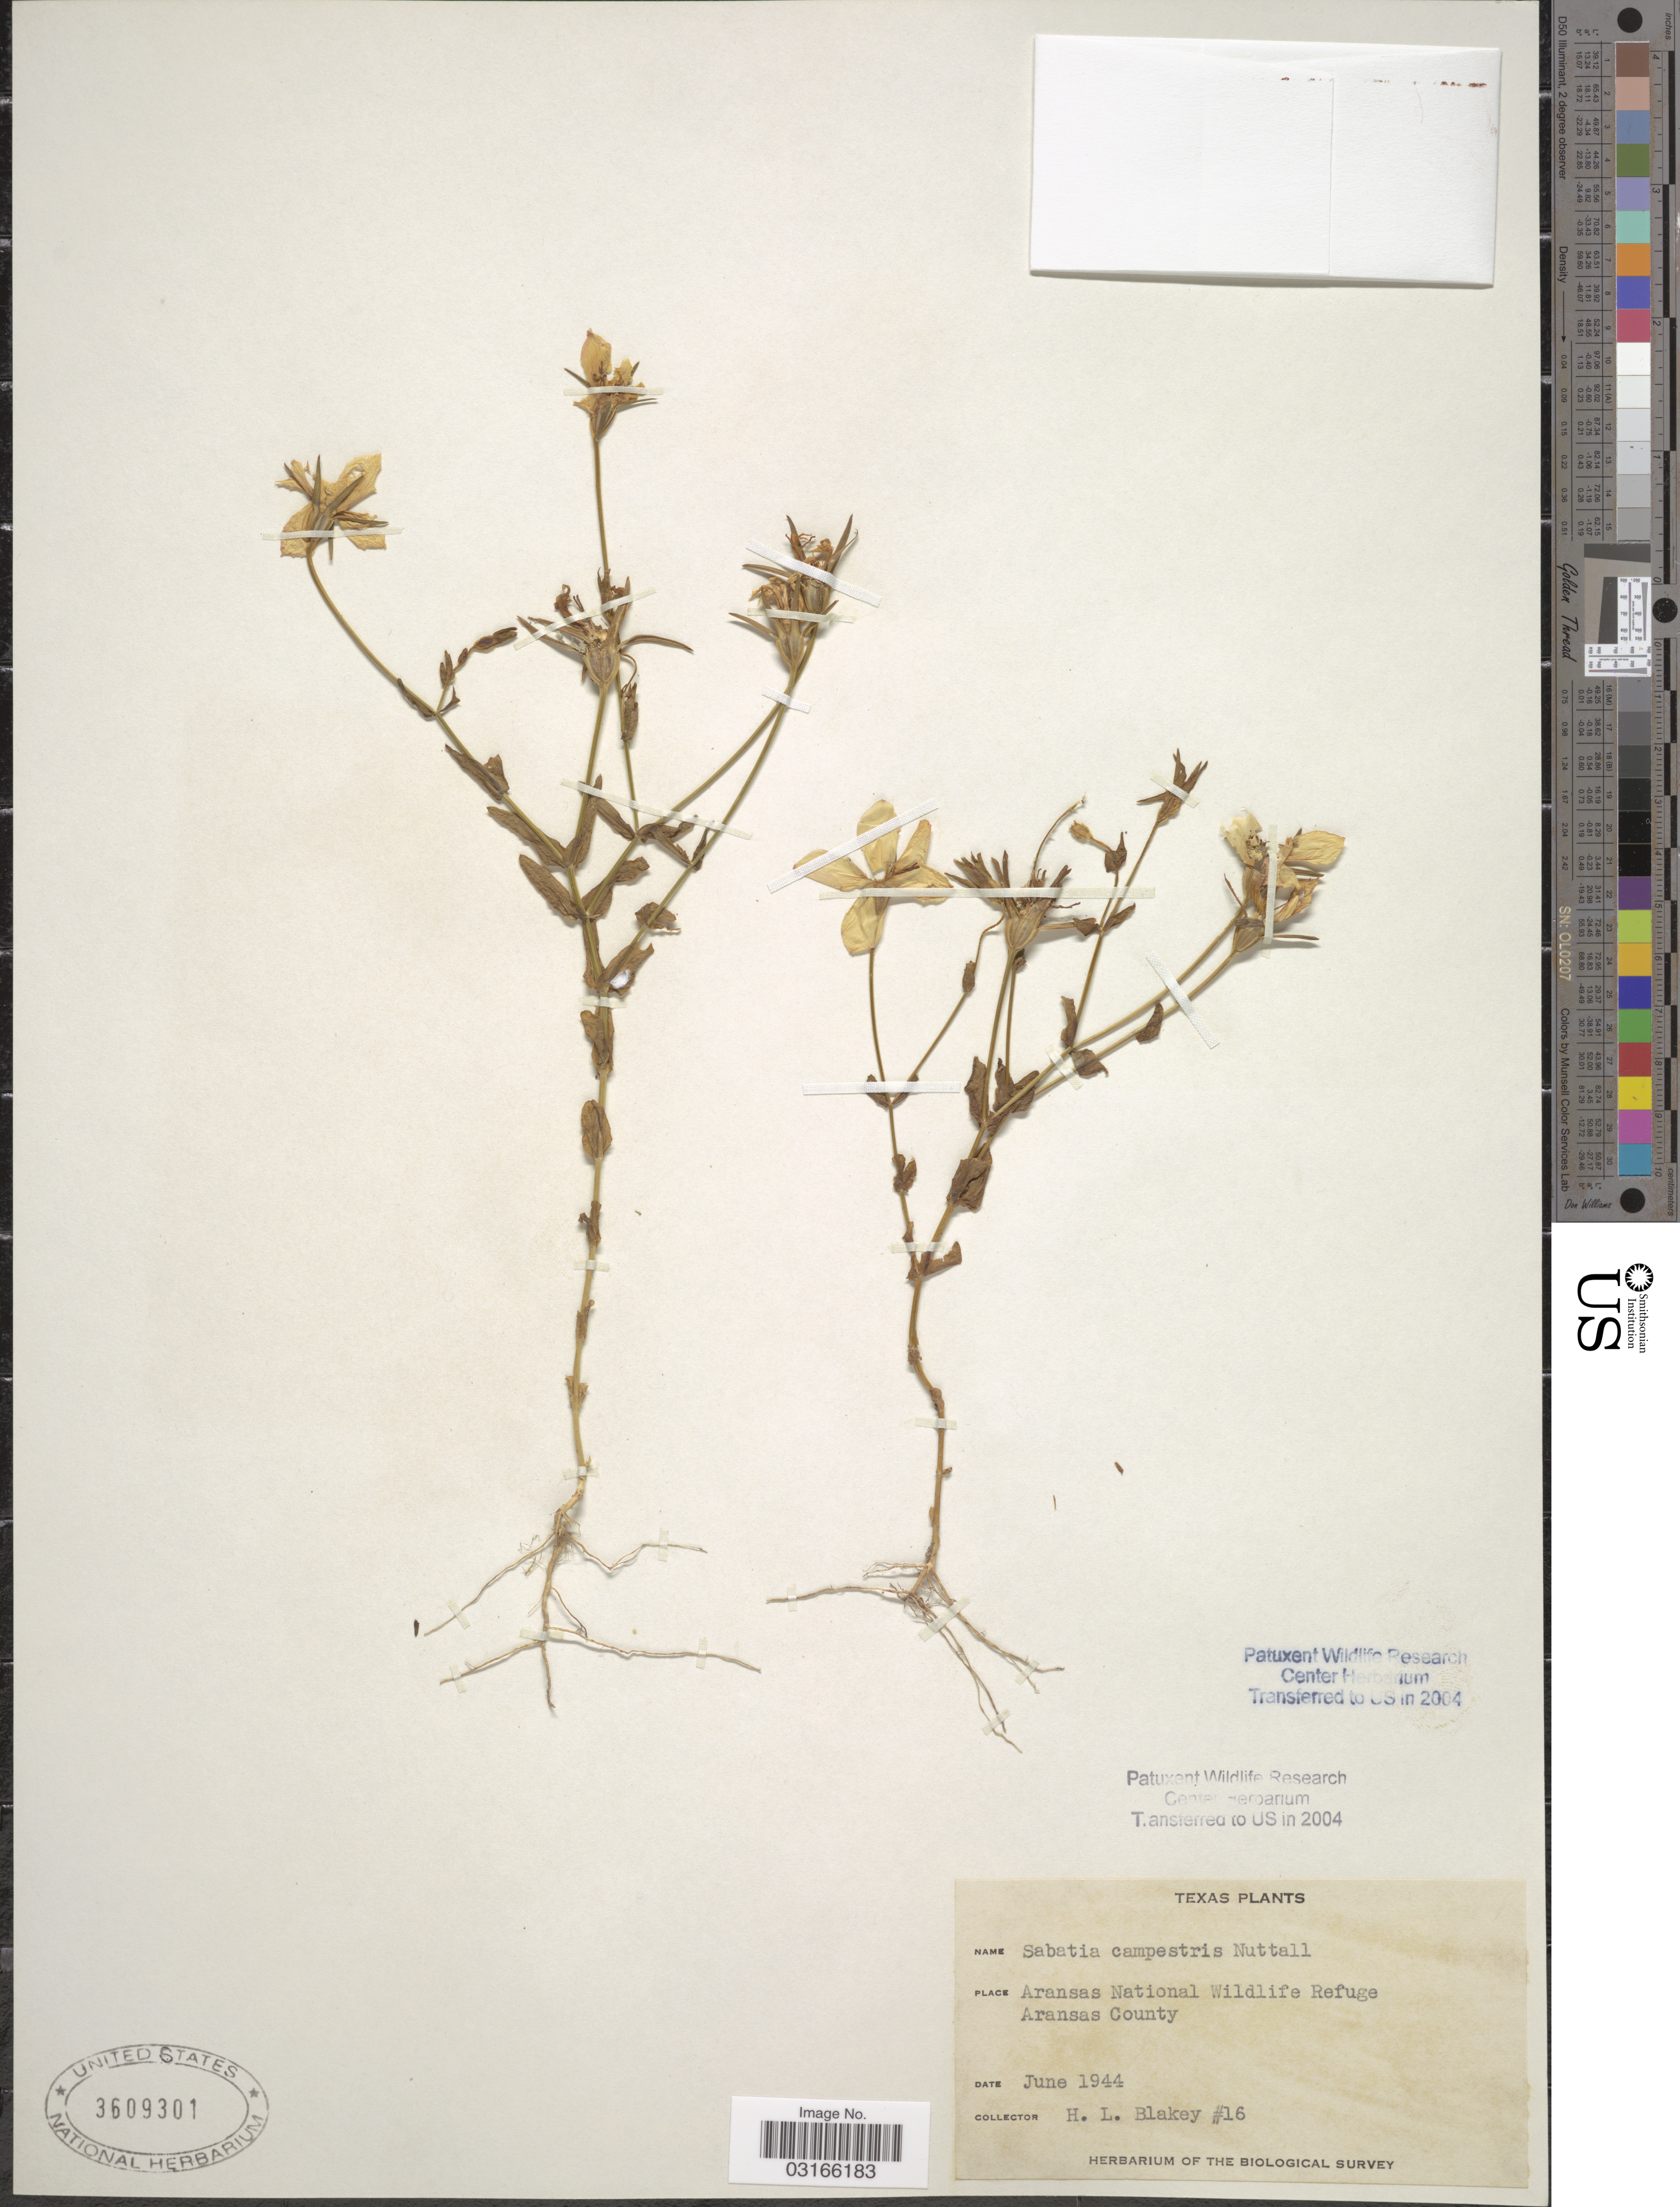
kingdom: Plantae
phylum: Tracheophyta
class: Magnoliopsida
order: Gentianales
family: Gentianaceae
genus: Sabatia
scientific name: Sabatia campestris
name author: Nutt.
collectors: H. Blakey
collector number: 16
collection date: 1944-06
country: United States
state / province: Texas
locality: Aransas National Wildlife Refuge, Aransas County.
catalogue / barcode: US 3609301